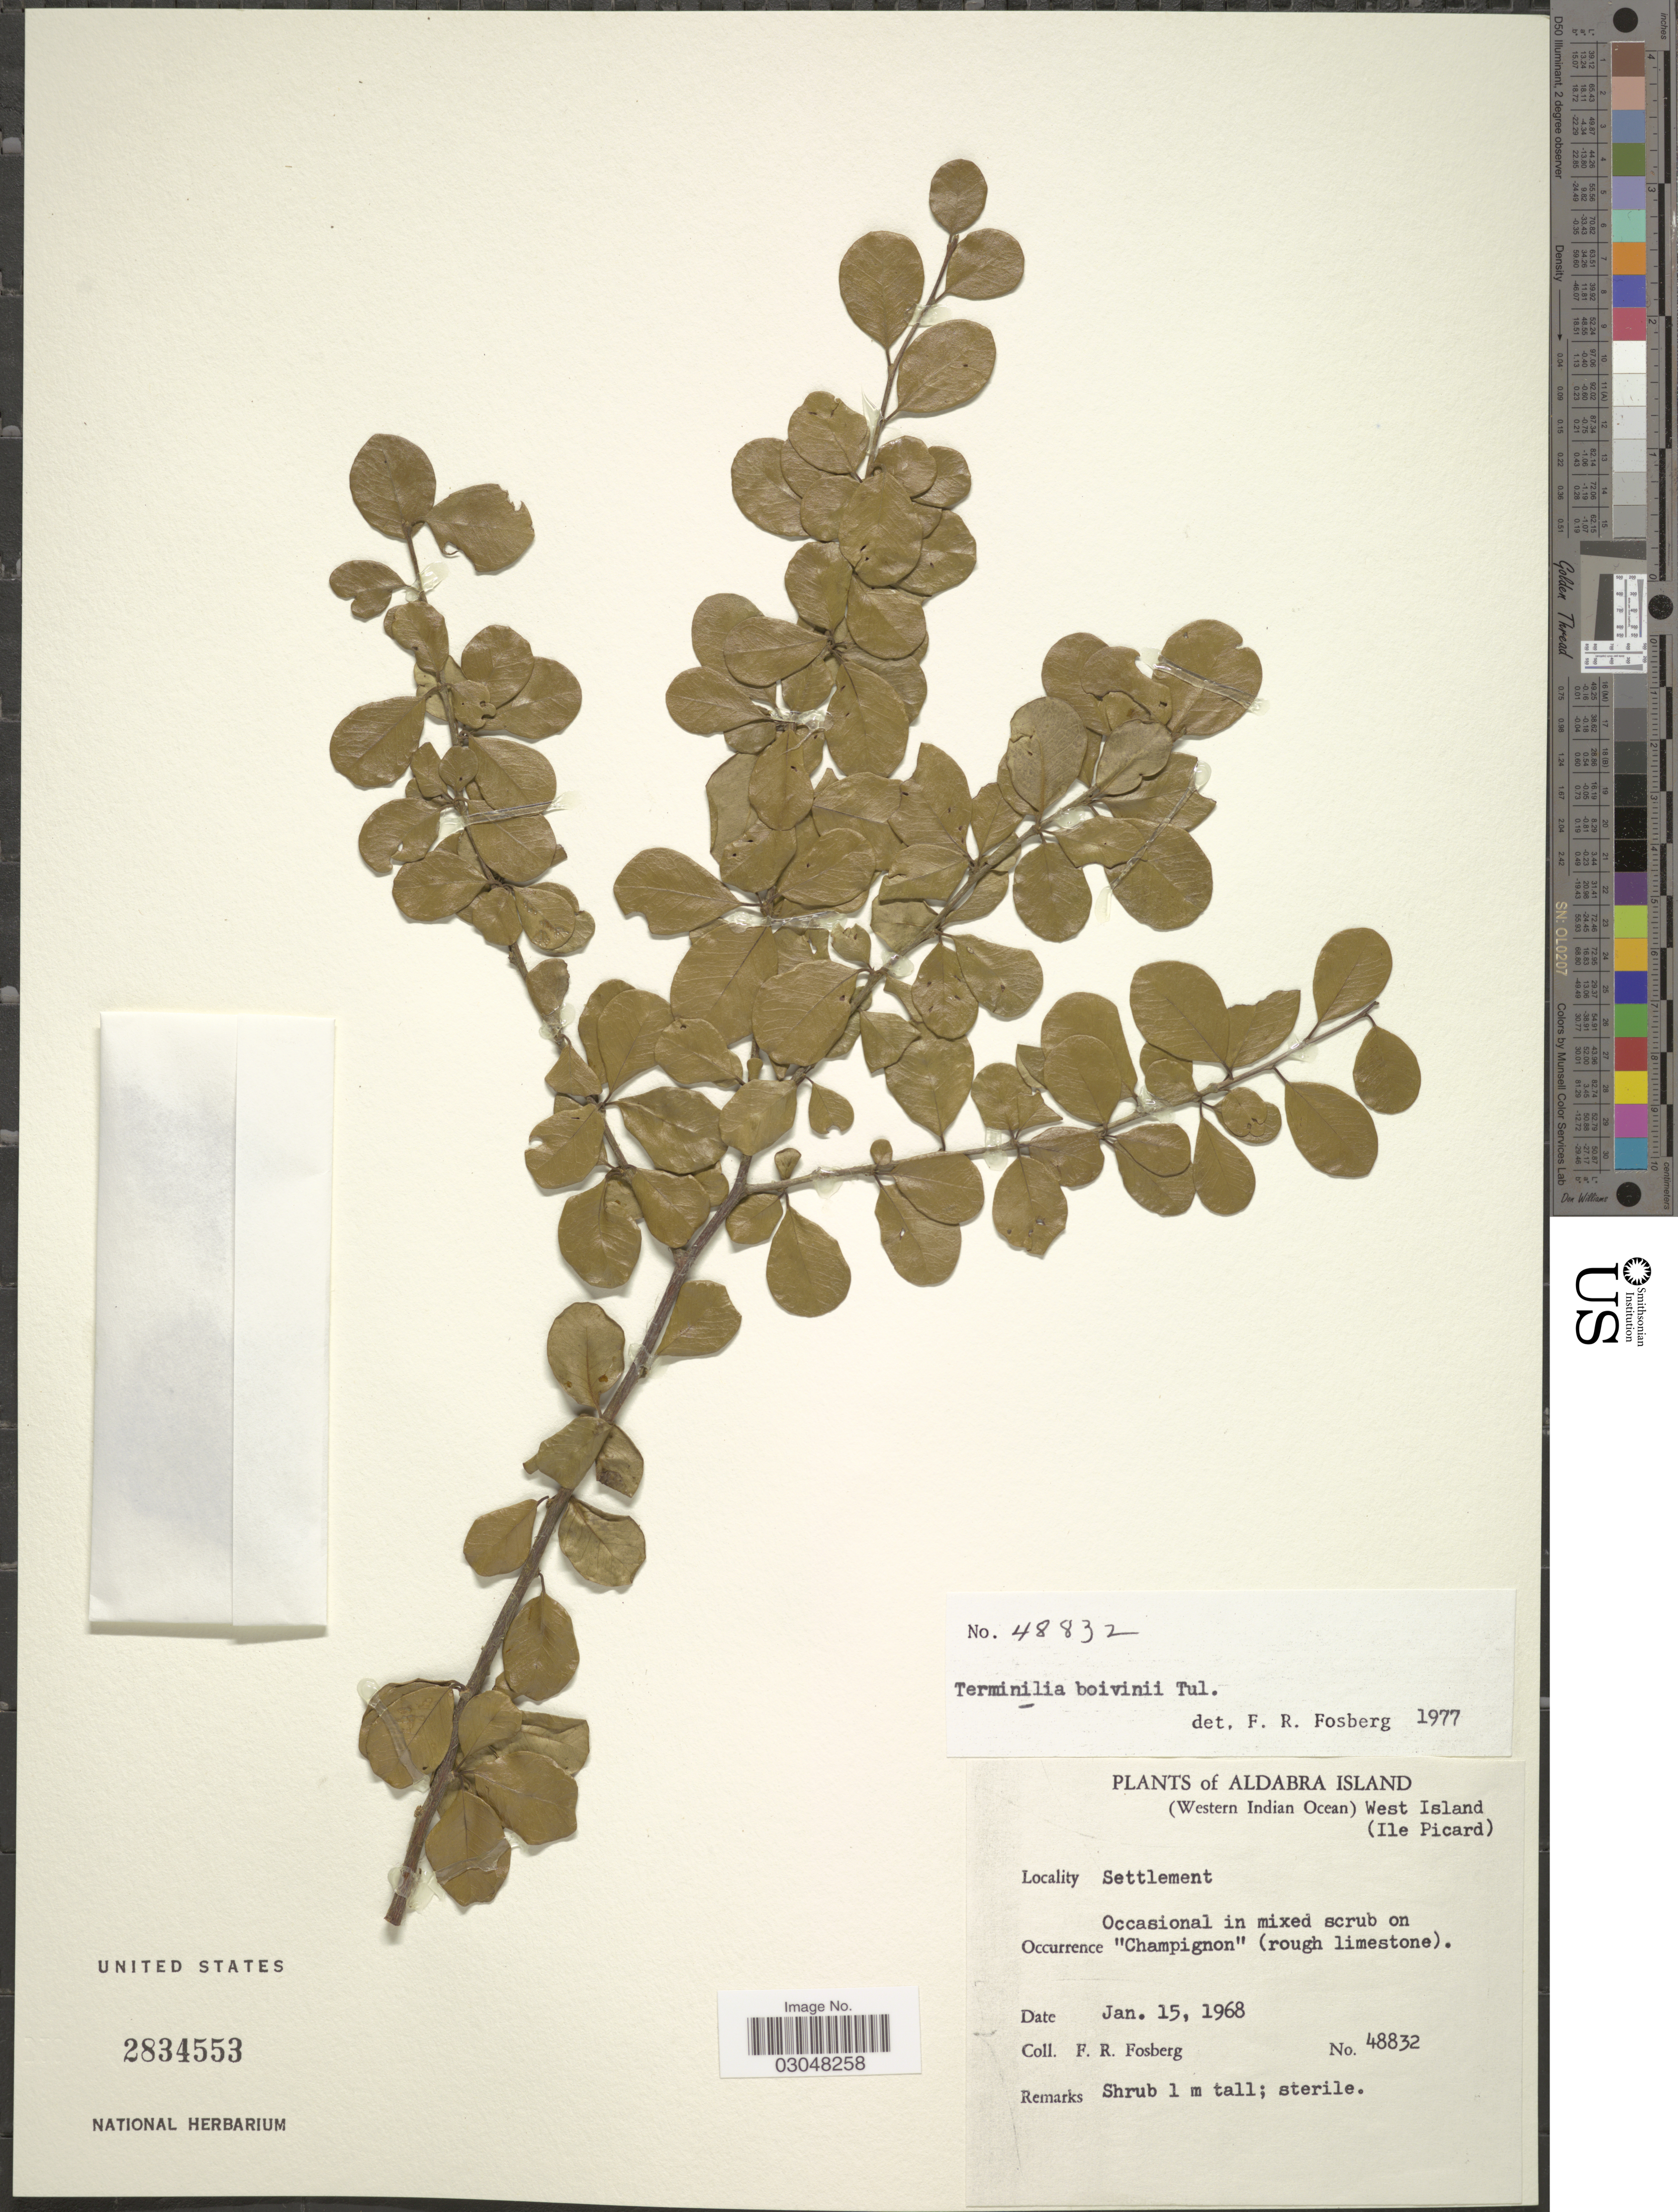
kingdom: Plantae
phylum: Tracheophyta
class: Magnoliopsida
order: Myrtales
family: Combretaceae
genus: Terminalia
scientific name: Terminalia boivinii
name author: Tul.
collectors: F. R. Fosberg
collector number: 48832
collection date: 1968-01-15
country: Seychelles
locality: Aldabra Island (Western Indian Ocean) West Island (Ile Picard). Settlement.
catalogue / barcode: US 2834553